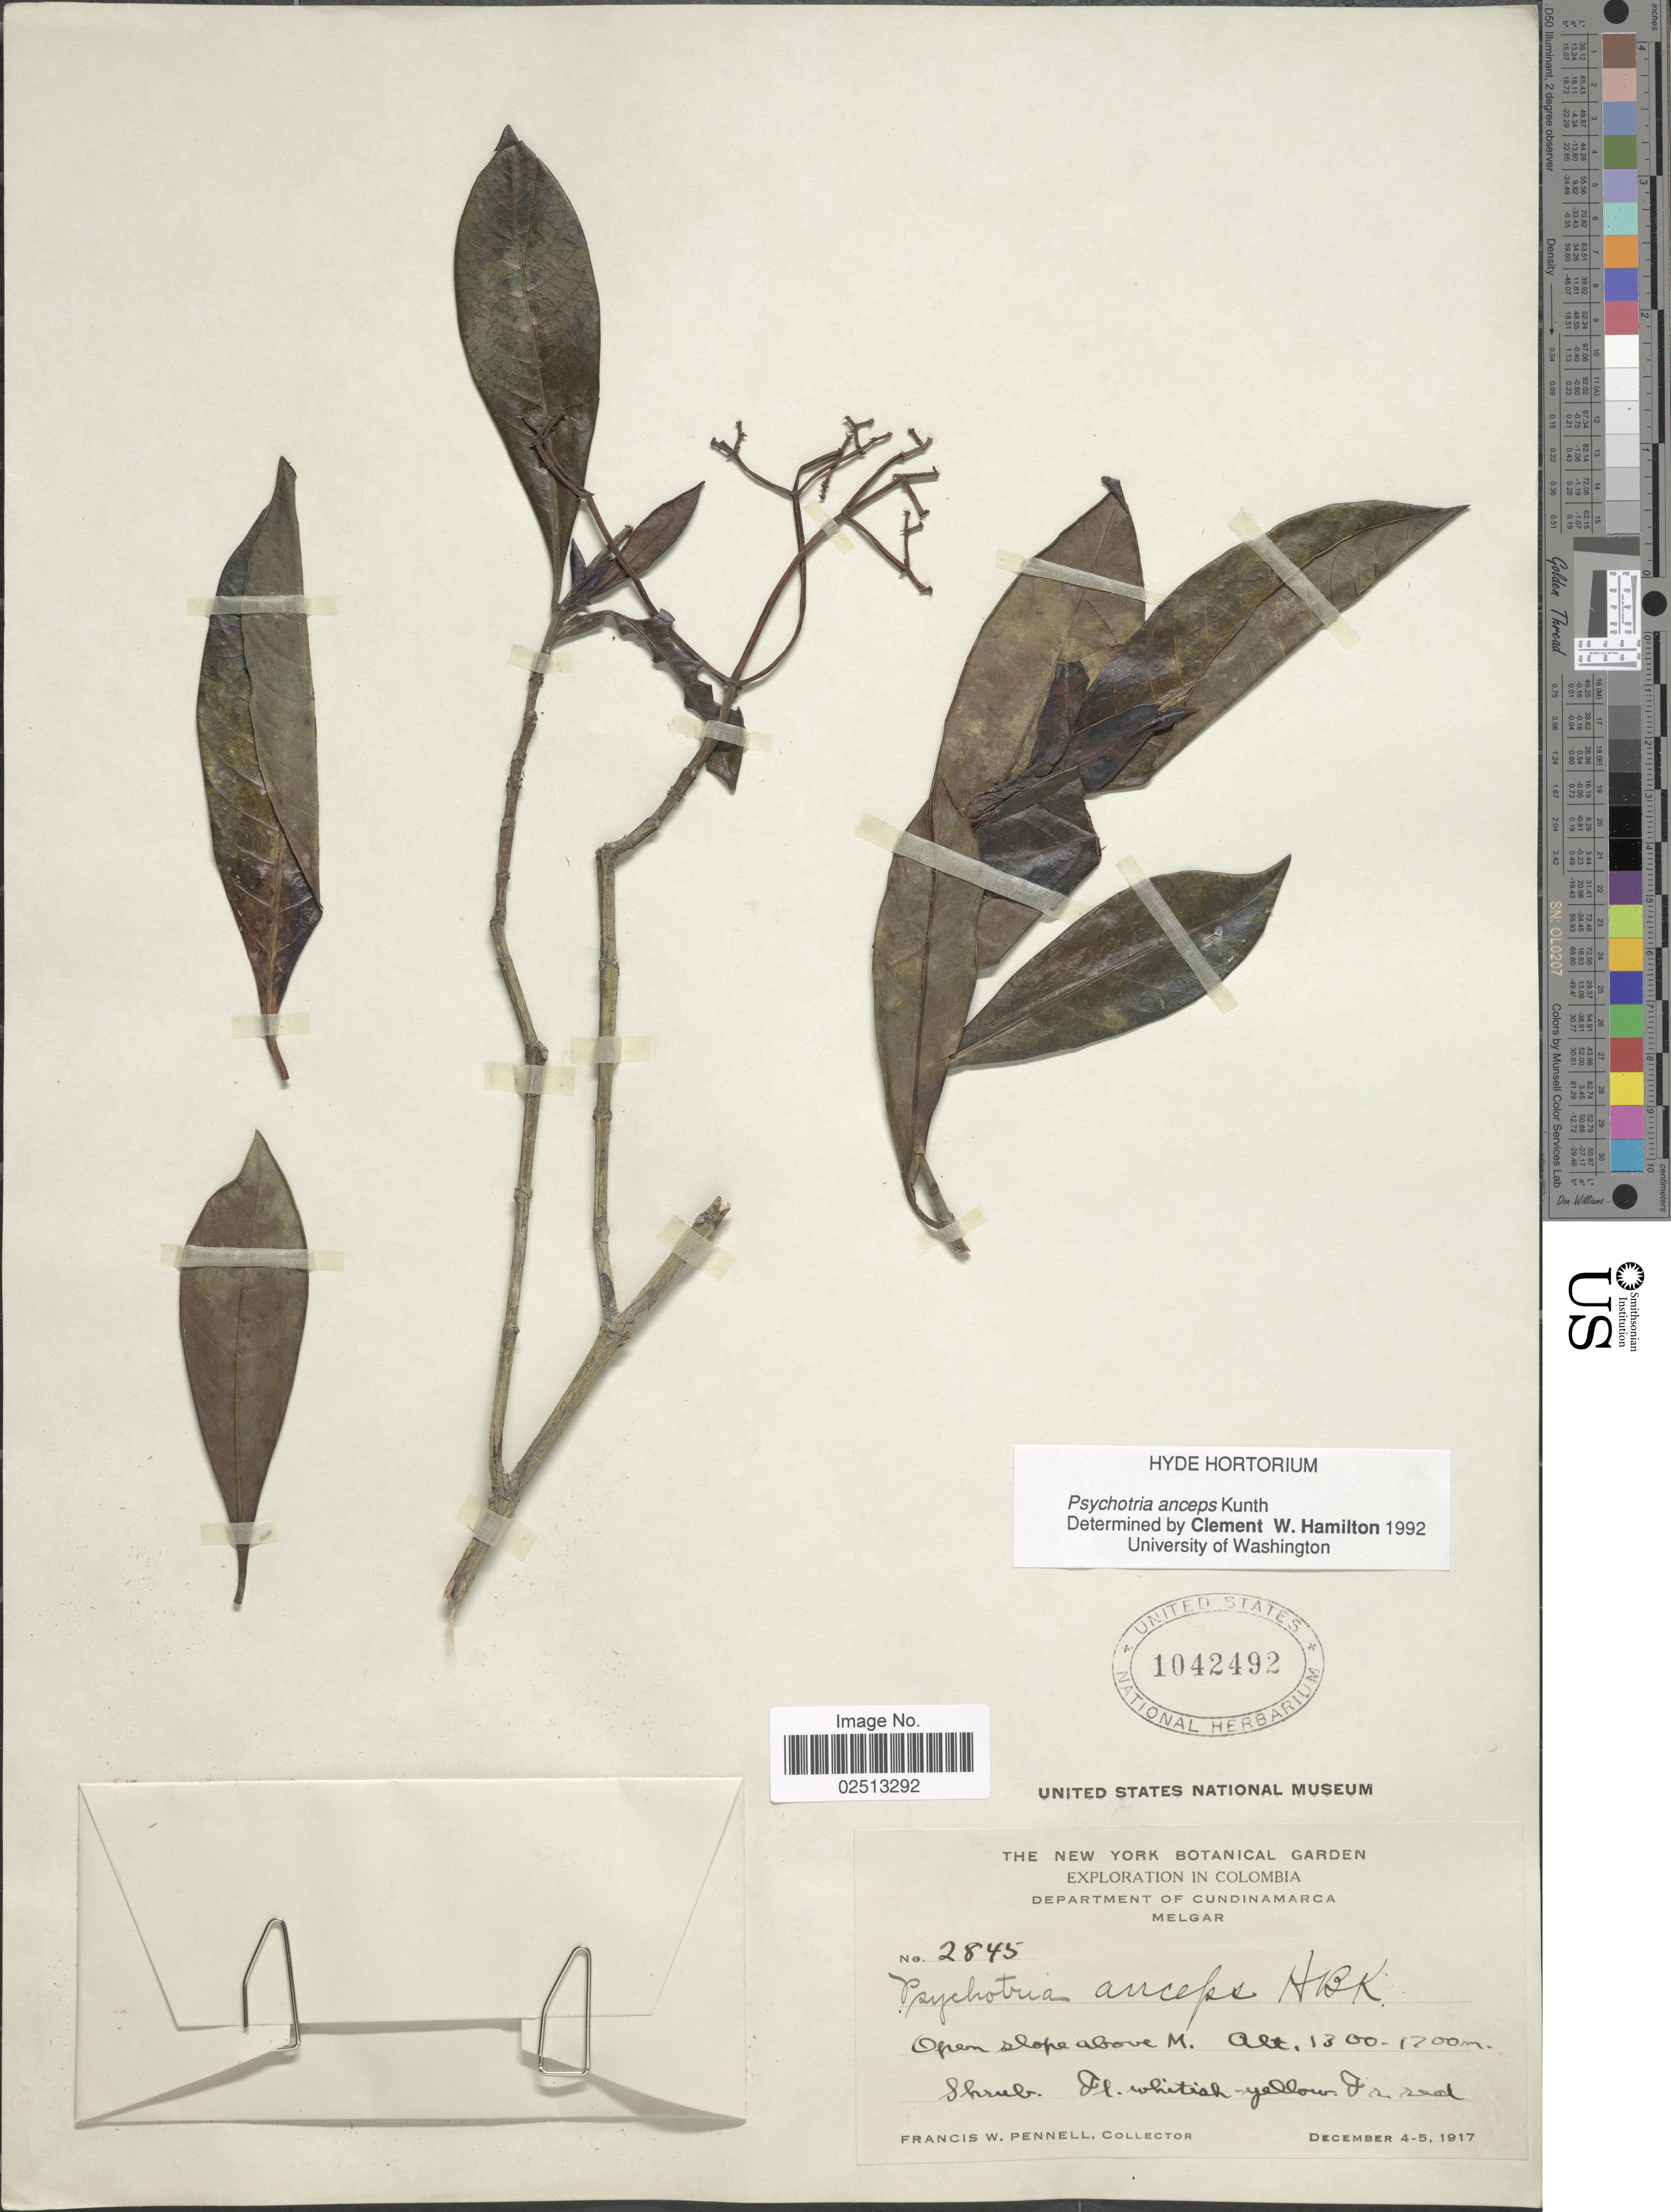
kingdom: Plantae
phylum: Tracheophyta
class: Magnoliopsida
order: Gentianales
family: Rubiaceae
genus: Psychotria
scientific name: Psychotria anceps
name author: Kunth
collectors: F. W. Pennell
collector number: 2845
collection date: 1917-12-04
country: Colombia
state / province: Cundinamarca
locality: Department of Cundinamarca, Melgar.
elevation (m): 1300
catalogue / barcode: US 1042492